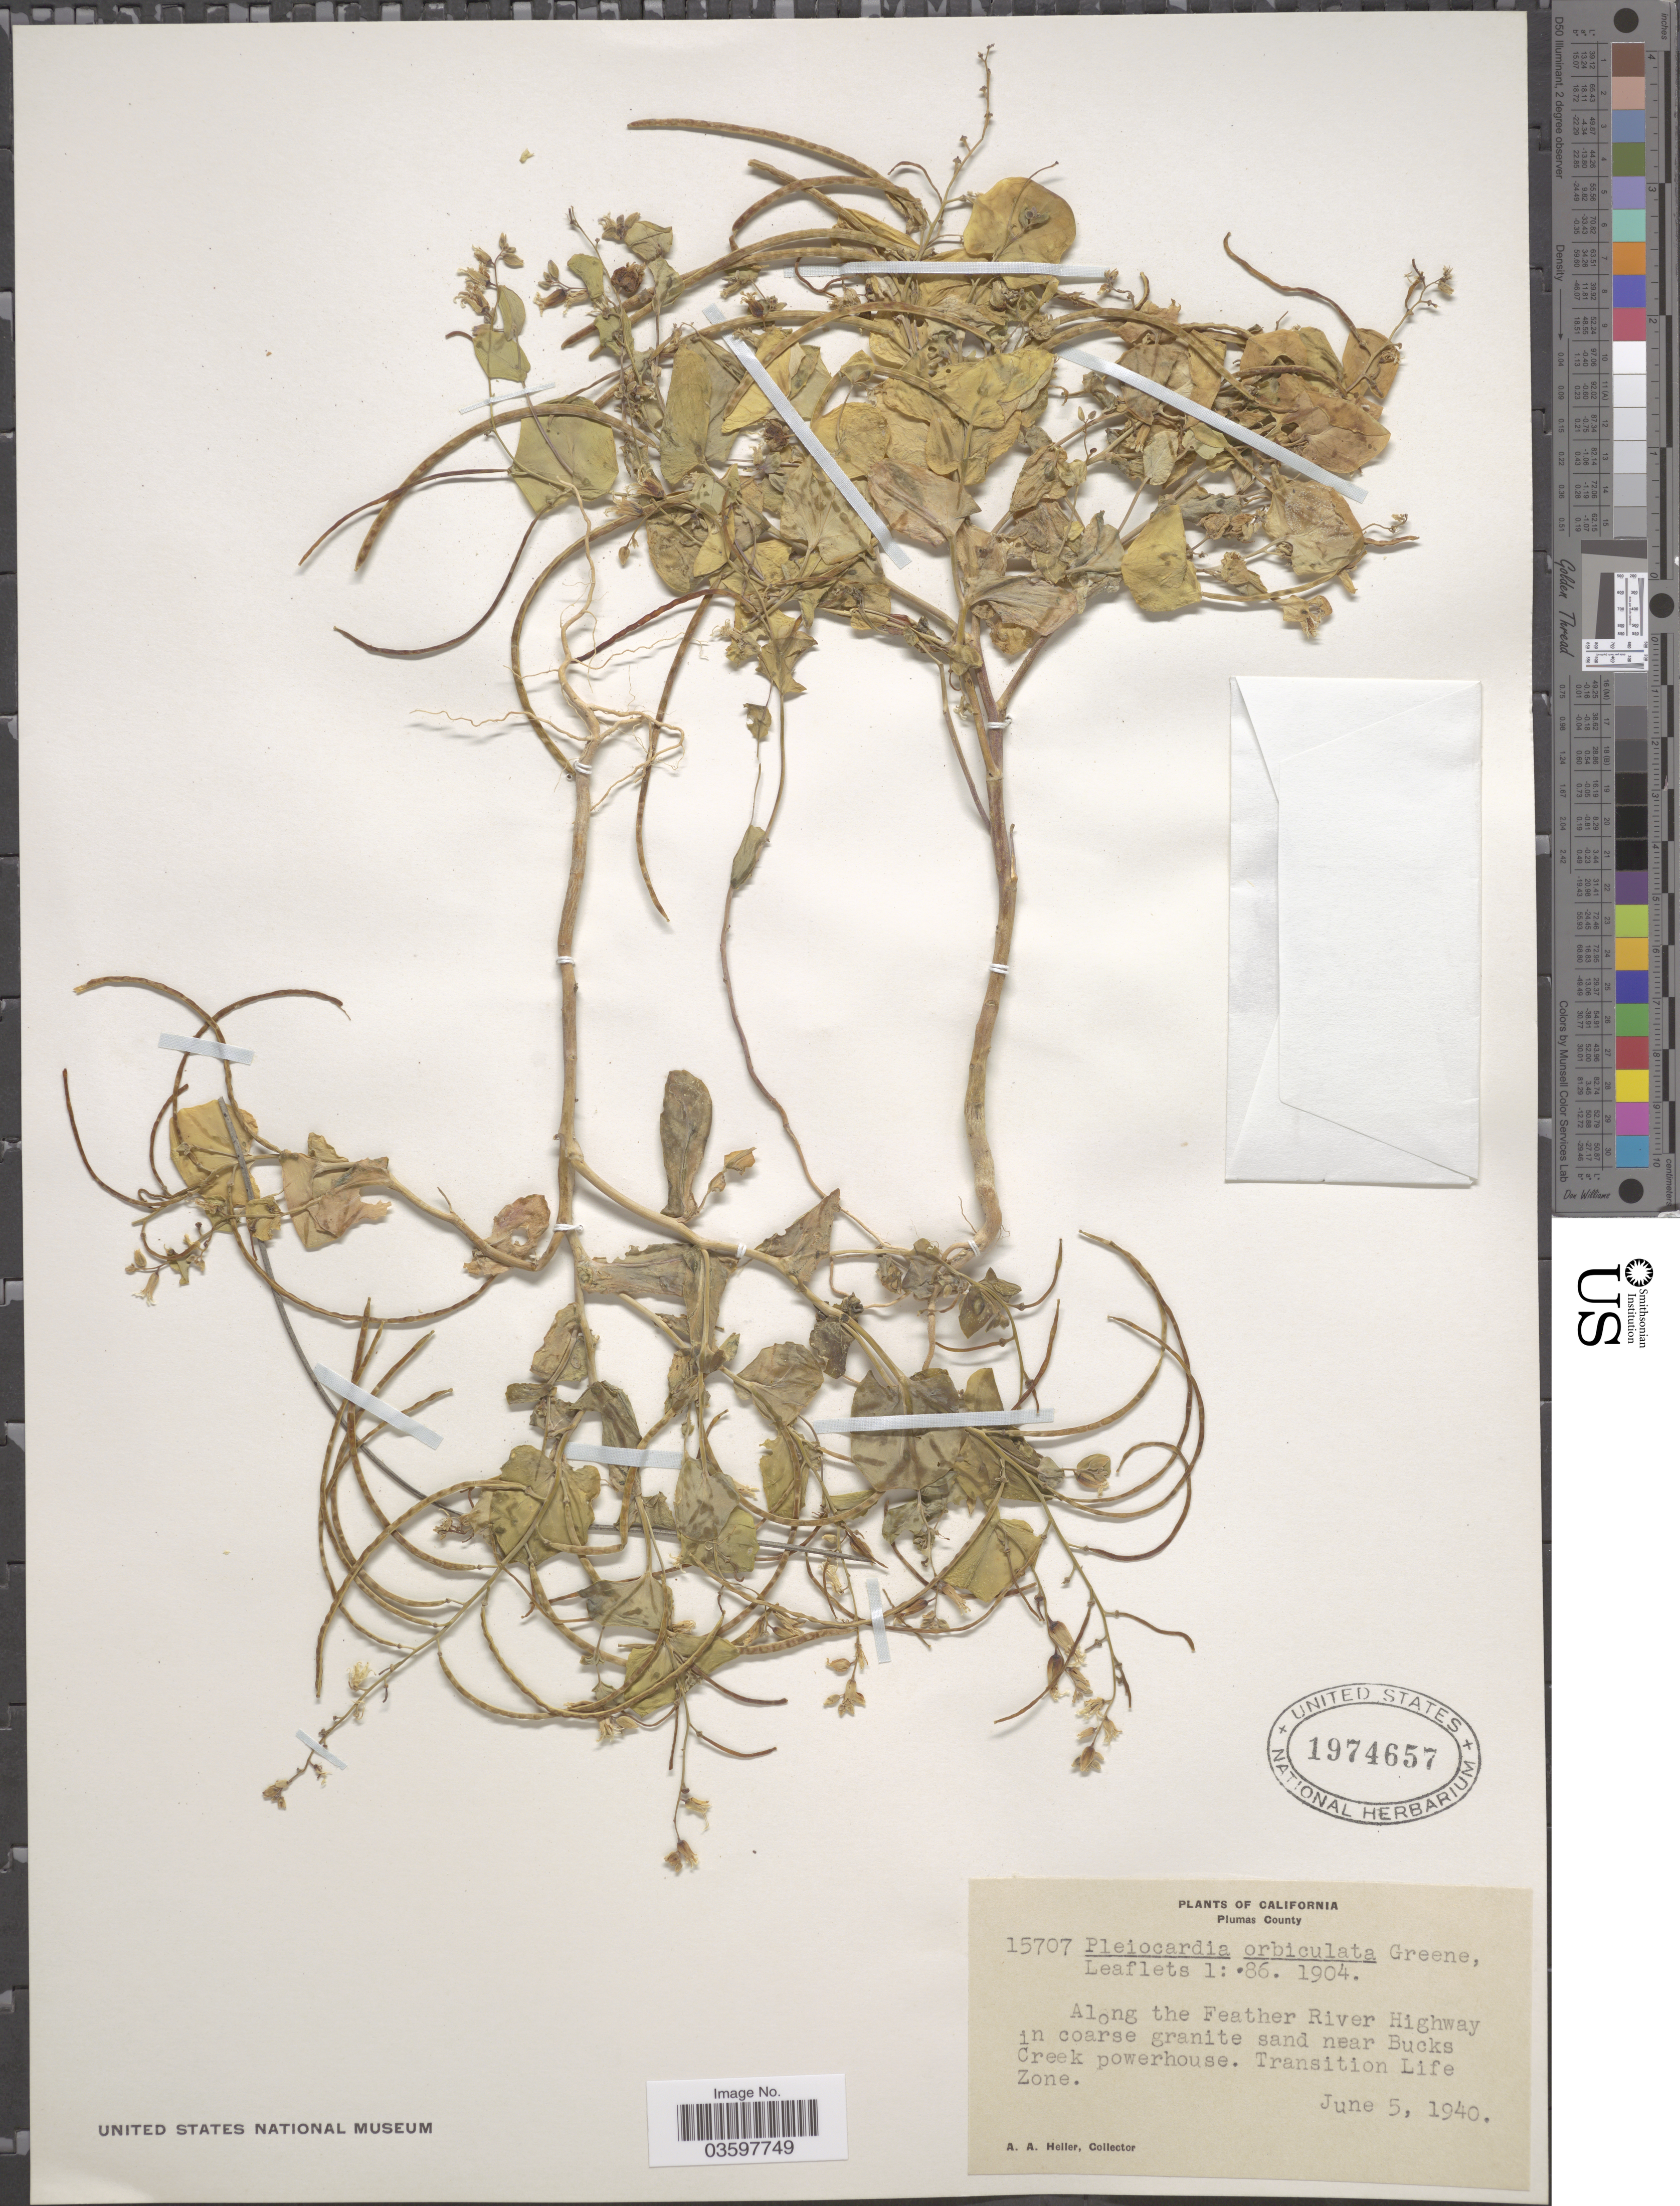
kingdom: Plantae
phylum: Tracheophyta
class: Magnoliopsida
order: Brassicales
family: Brassicaceae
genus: Streptanthus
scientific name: Streptanthus tortuosus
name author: Kellogg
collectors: A. A. Heller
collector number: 15707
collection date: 1940-06-05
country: United States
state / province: California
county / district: Plumas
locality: Plumas County. Along the Feather River Highway in coarse granite sand near Bucks Creek powerhouse. Transition Life Zone.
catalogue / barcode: US 1974657